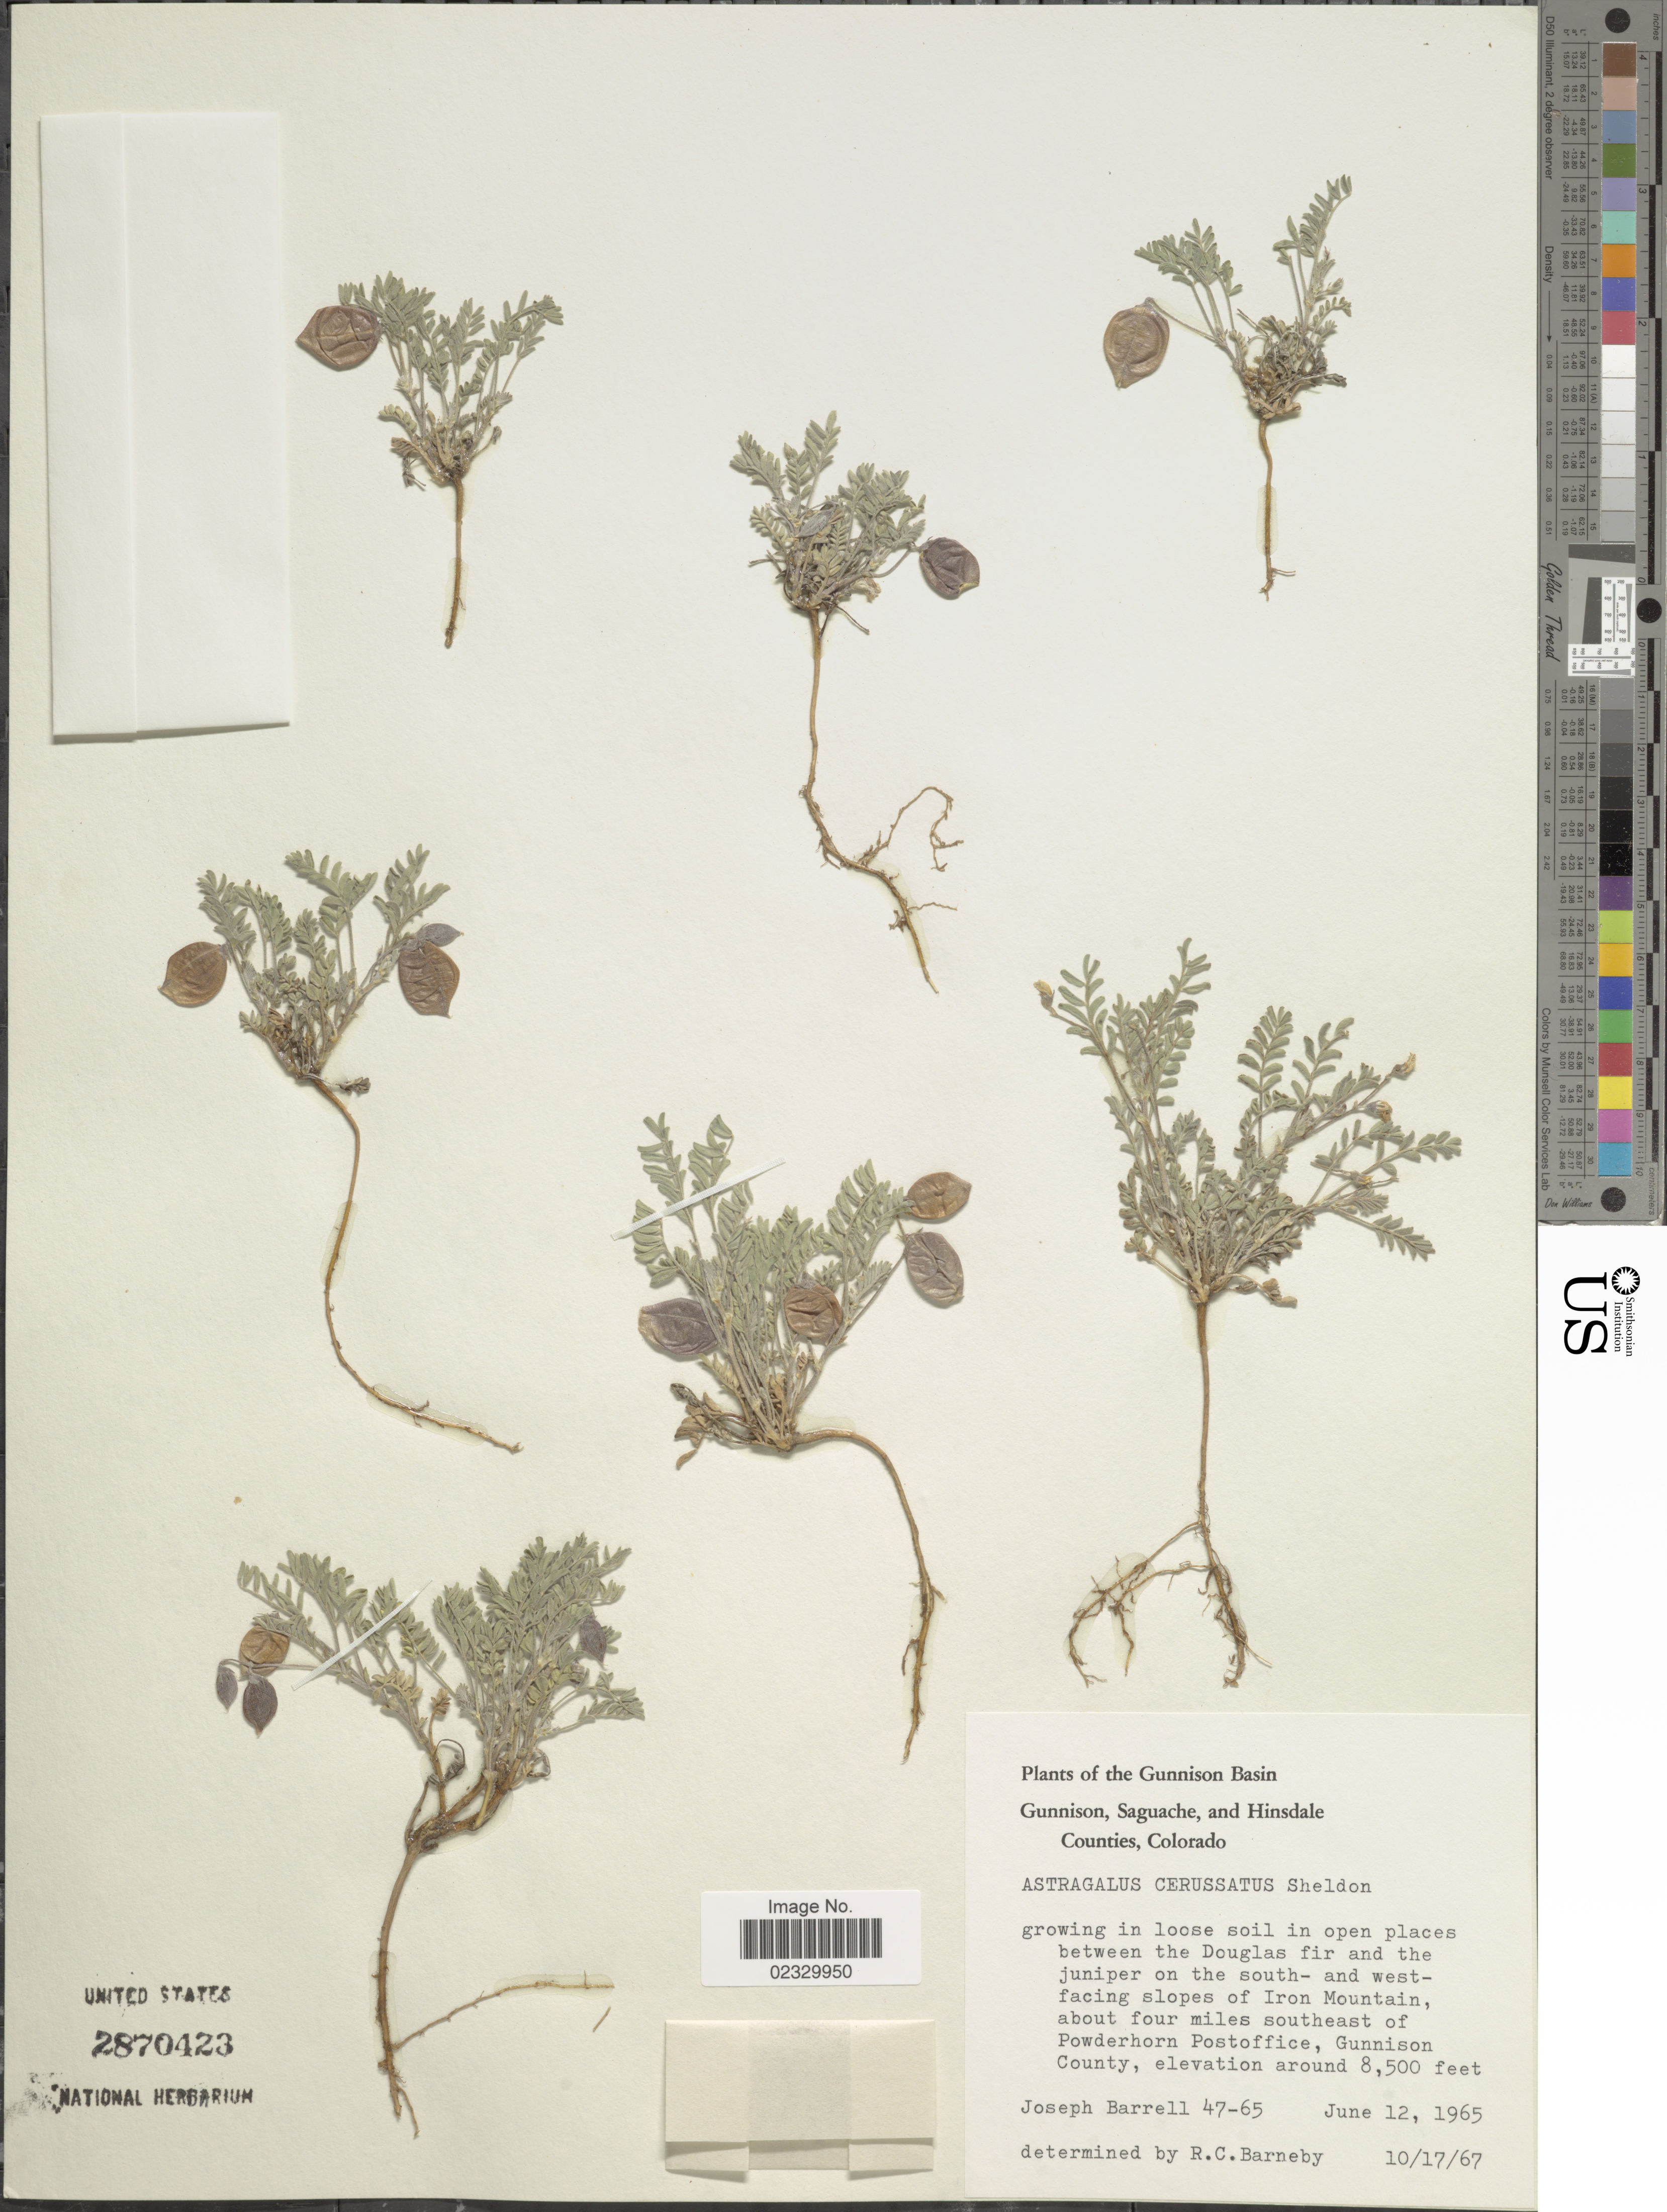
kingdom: Plantae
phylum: Tracheophyta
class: Magnoliopsida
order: Fabales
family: Fabaceae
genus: Astragalus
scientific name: Astragalus cerussatus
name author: E. Sheld.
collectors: J. Barrell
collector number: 47-65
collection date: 1965-06-12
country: United States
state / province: Colorado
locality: Gunnison Basin, Gunnison, Saguache, and Hinsdale Counties, between the Douglas fir and the juniper on the south- and west- facing slopes of Iron Mountain, about four miles southeast of Powderhorn Postoffice, Gunnison County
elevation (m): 2591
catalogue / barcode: US 2870423